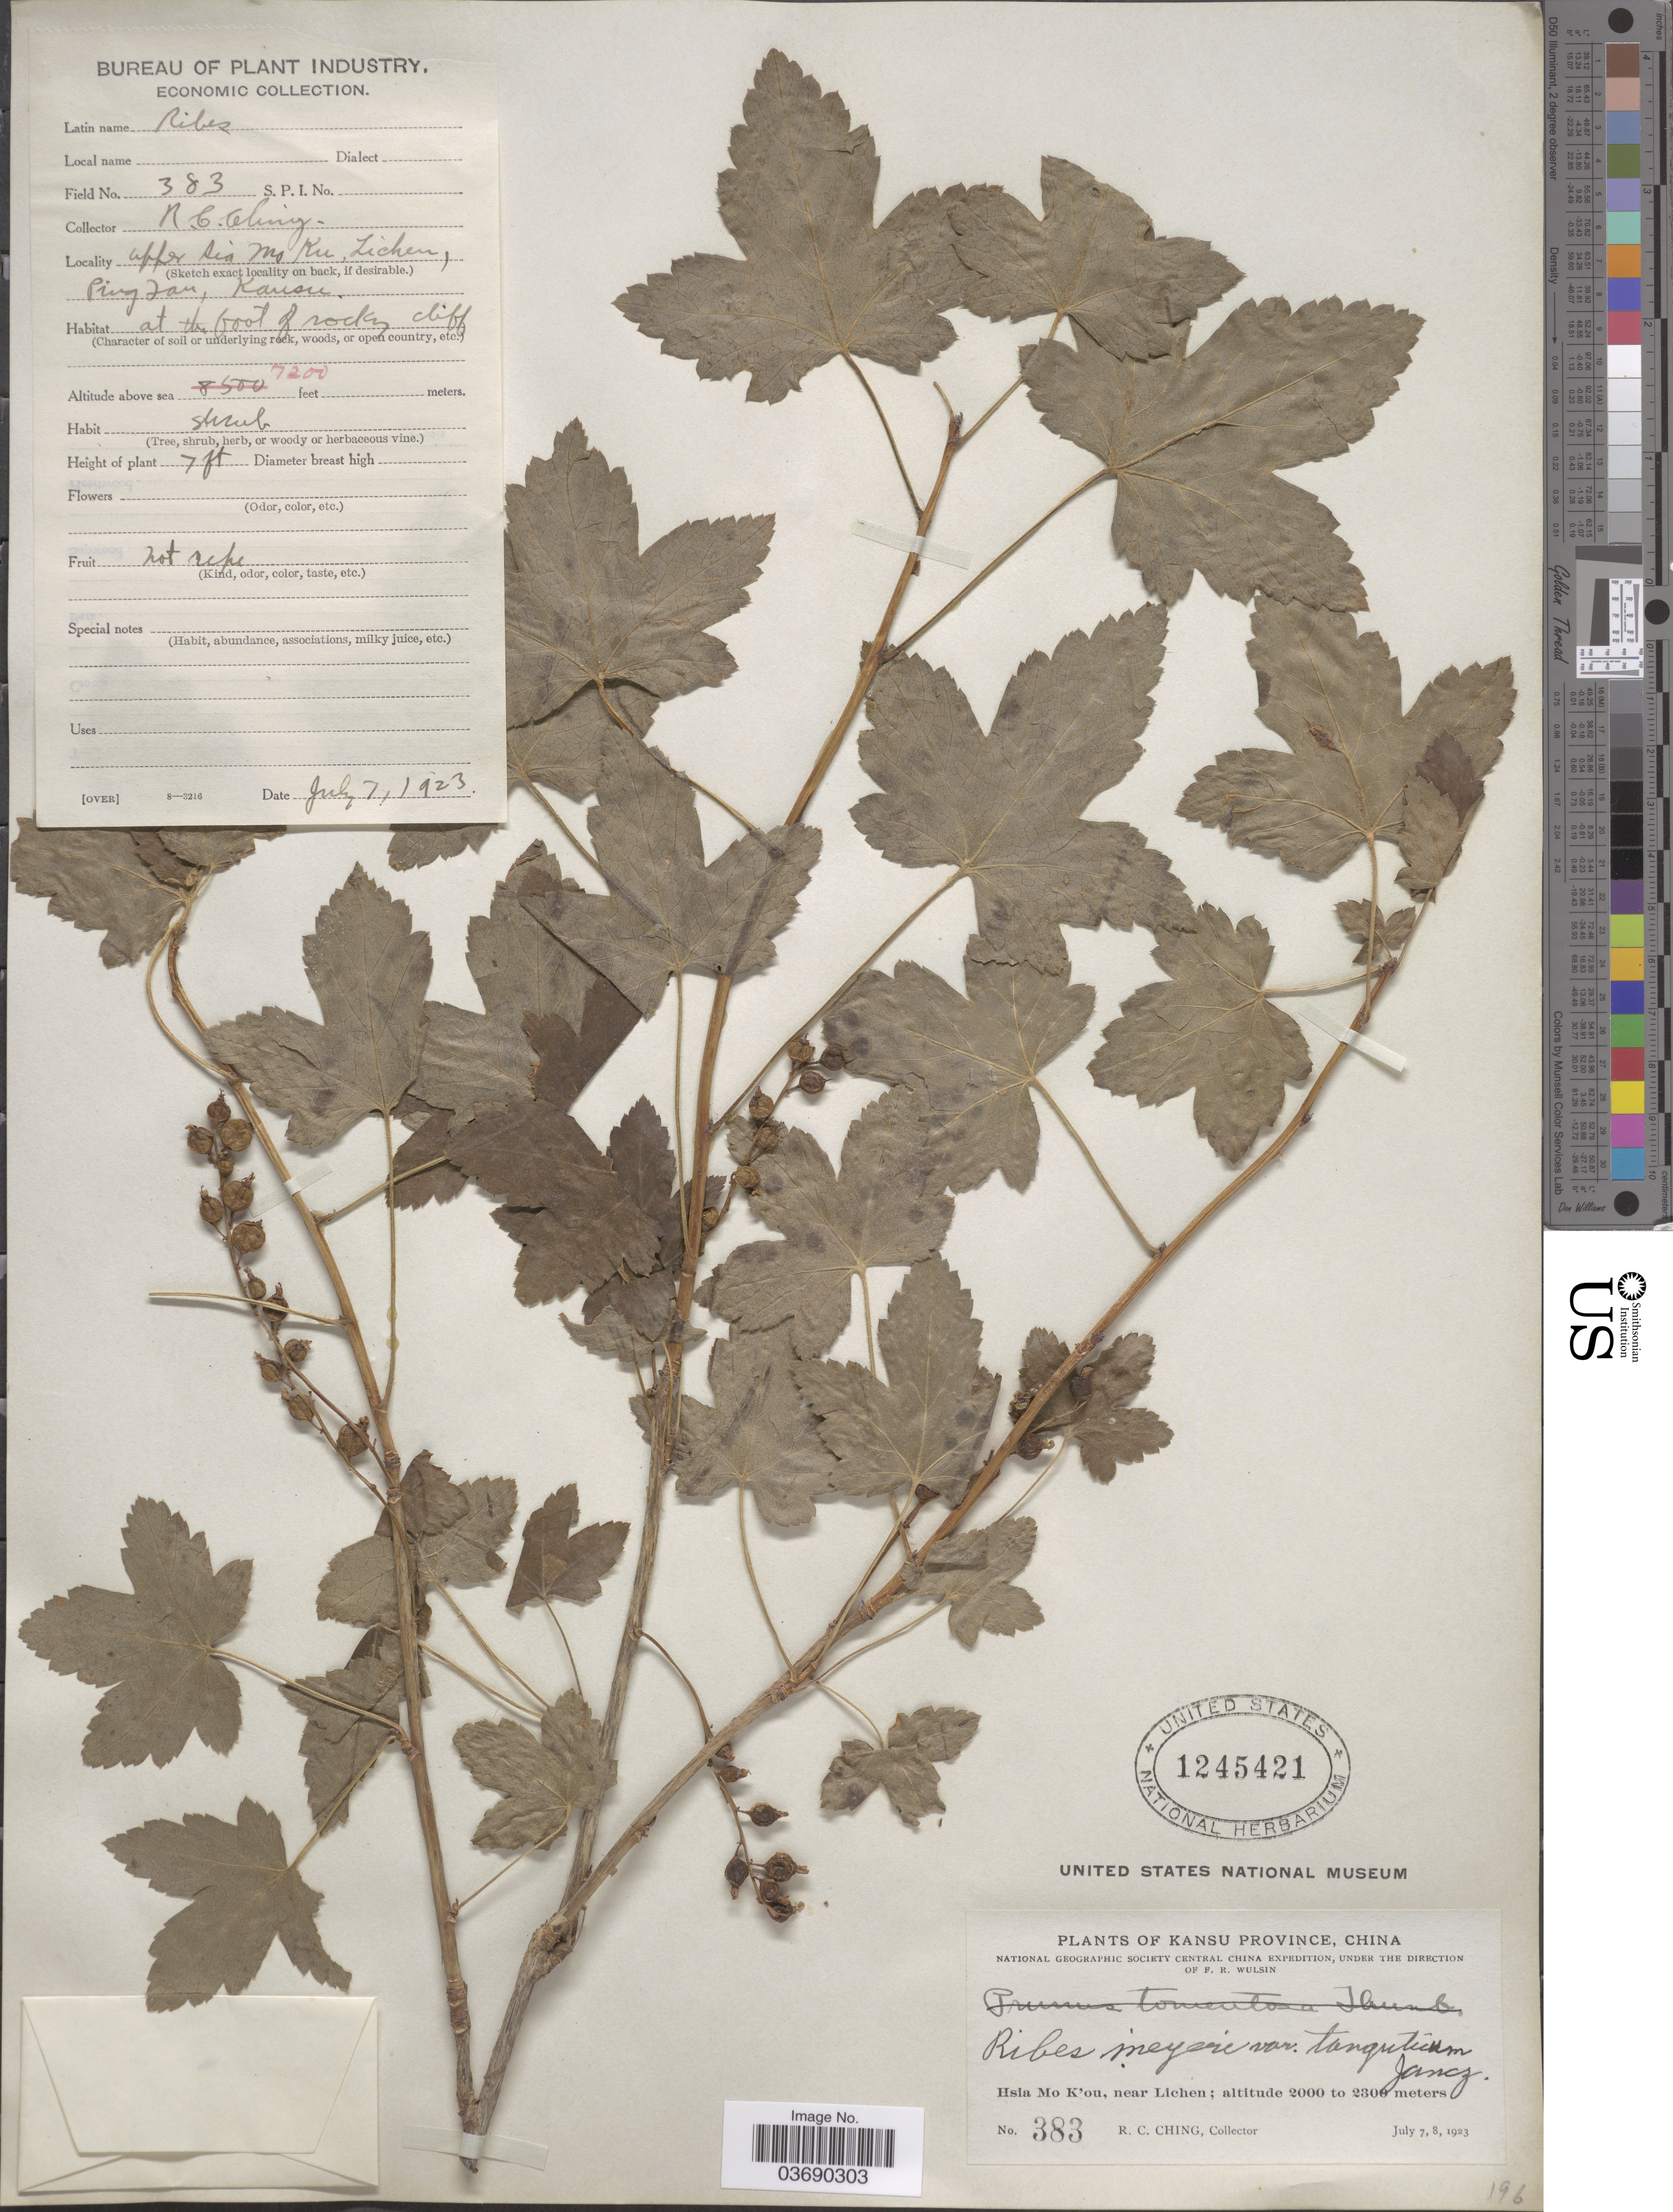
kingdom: Plantae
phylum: Tracheophyta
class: Magnoliopsida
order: Saxifragales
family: Grossulariaceae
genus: Ribes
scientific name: Ribes meyeri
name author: Maxim.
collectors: R. C. Ching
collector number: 383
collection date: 1923-07-07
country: China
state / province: Gansu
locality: Upper Sia Mo Ku. Kansu Province. Hsia Mo K'ou, near Lichen. Ping Fan.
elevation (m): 2195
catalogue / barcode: US 1245421